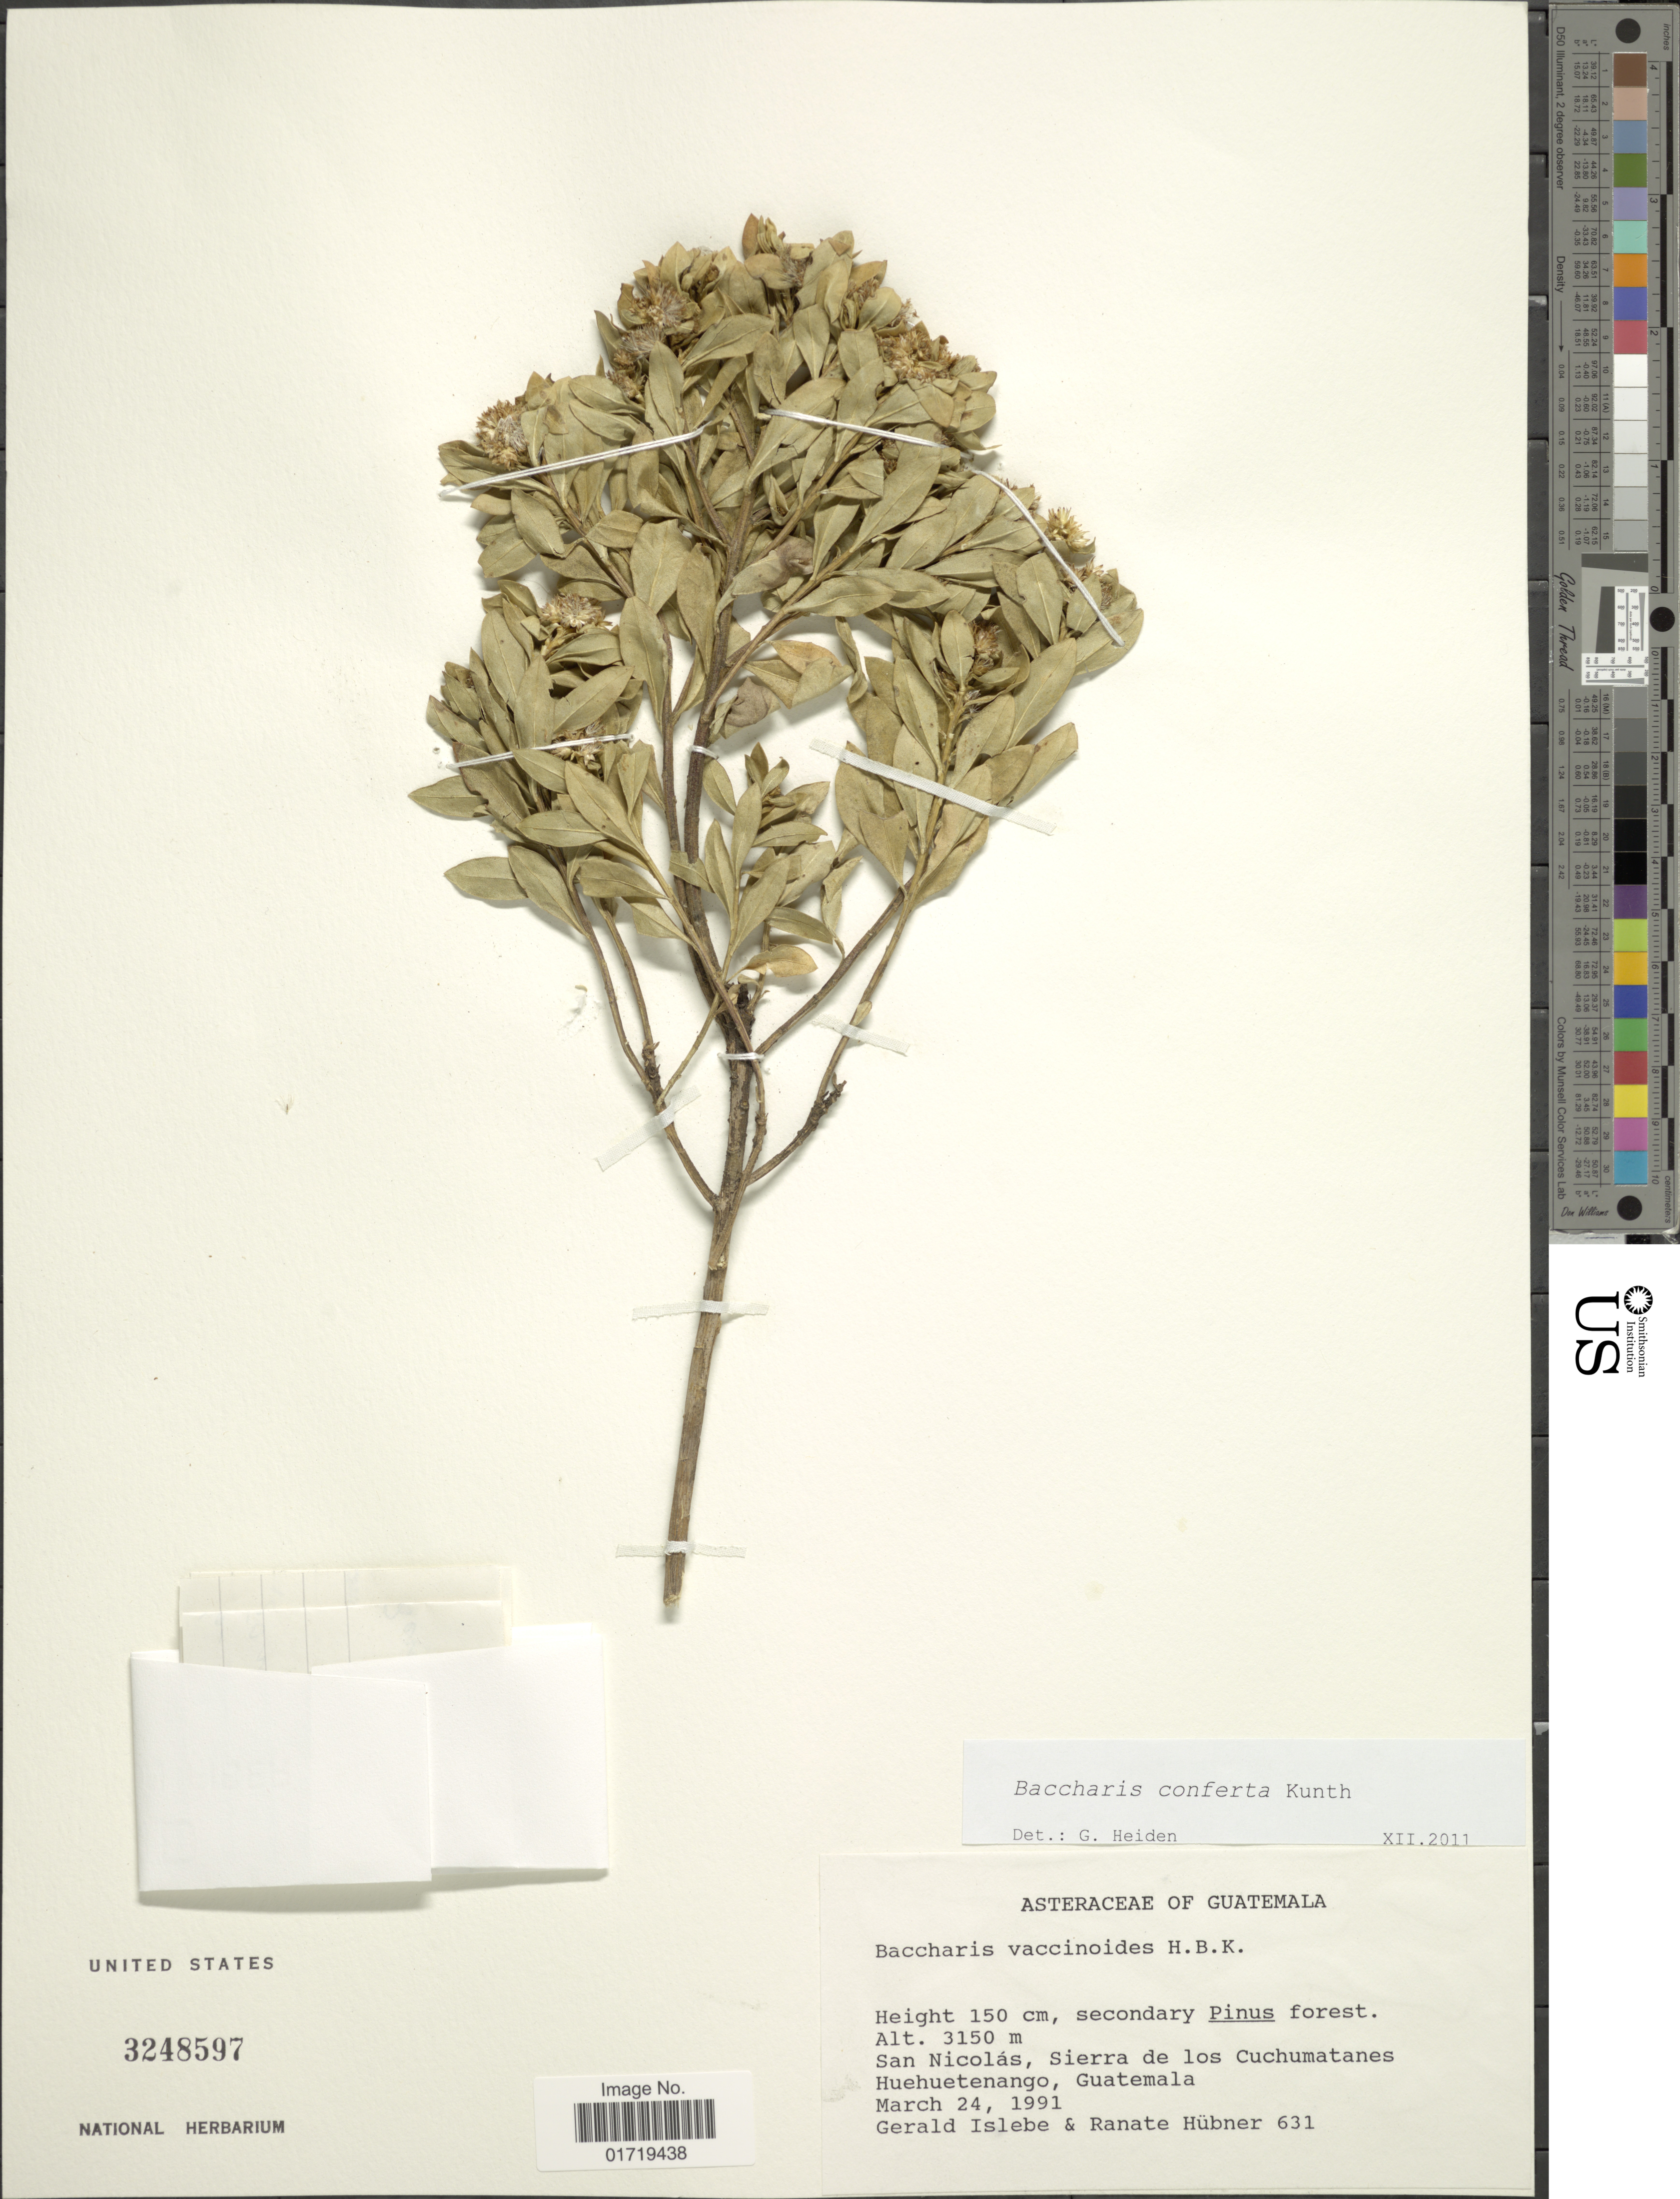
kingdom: Plantae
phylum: Tracheophyta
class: Magnoliopsida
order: Asterales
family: Asteraceae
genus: Baccharis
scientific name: Baccharis conferta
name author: Kunth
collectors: G. Islebe & R. Hubner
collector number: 631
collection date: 1991-03-24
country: Guatemala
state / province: Huehuetenango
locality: San Nicolas, Sierra de los Cuchumatanes, Huehuetenango, Guatemala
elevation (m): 3150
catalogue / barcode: US 3248597